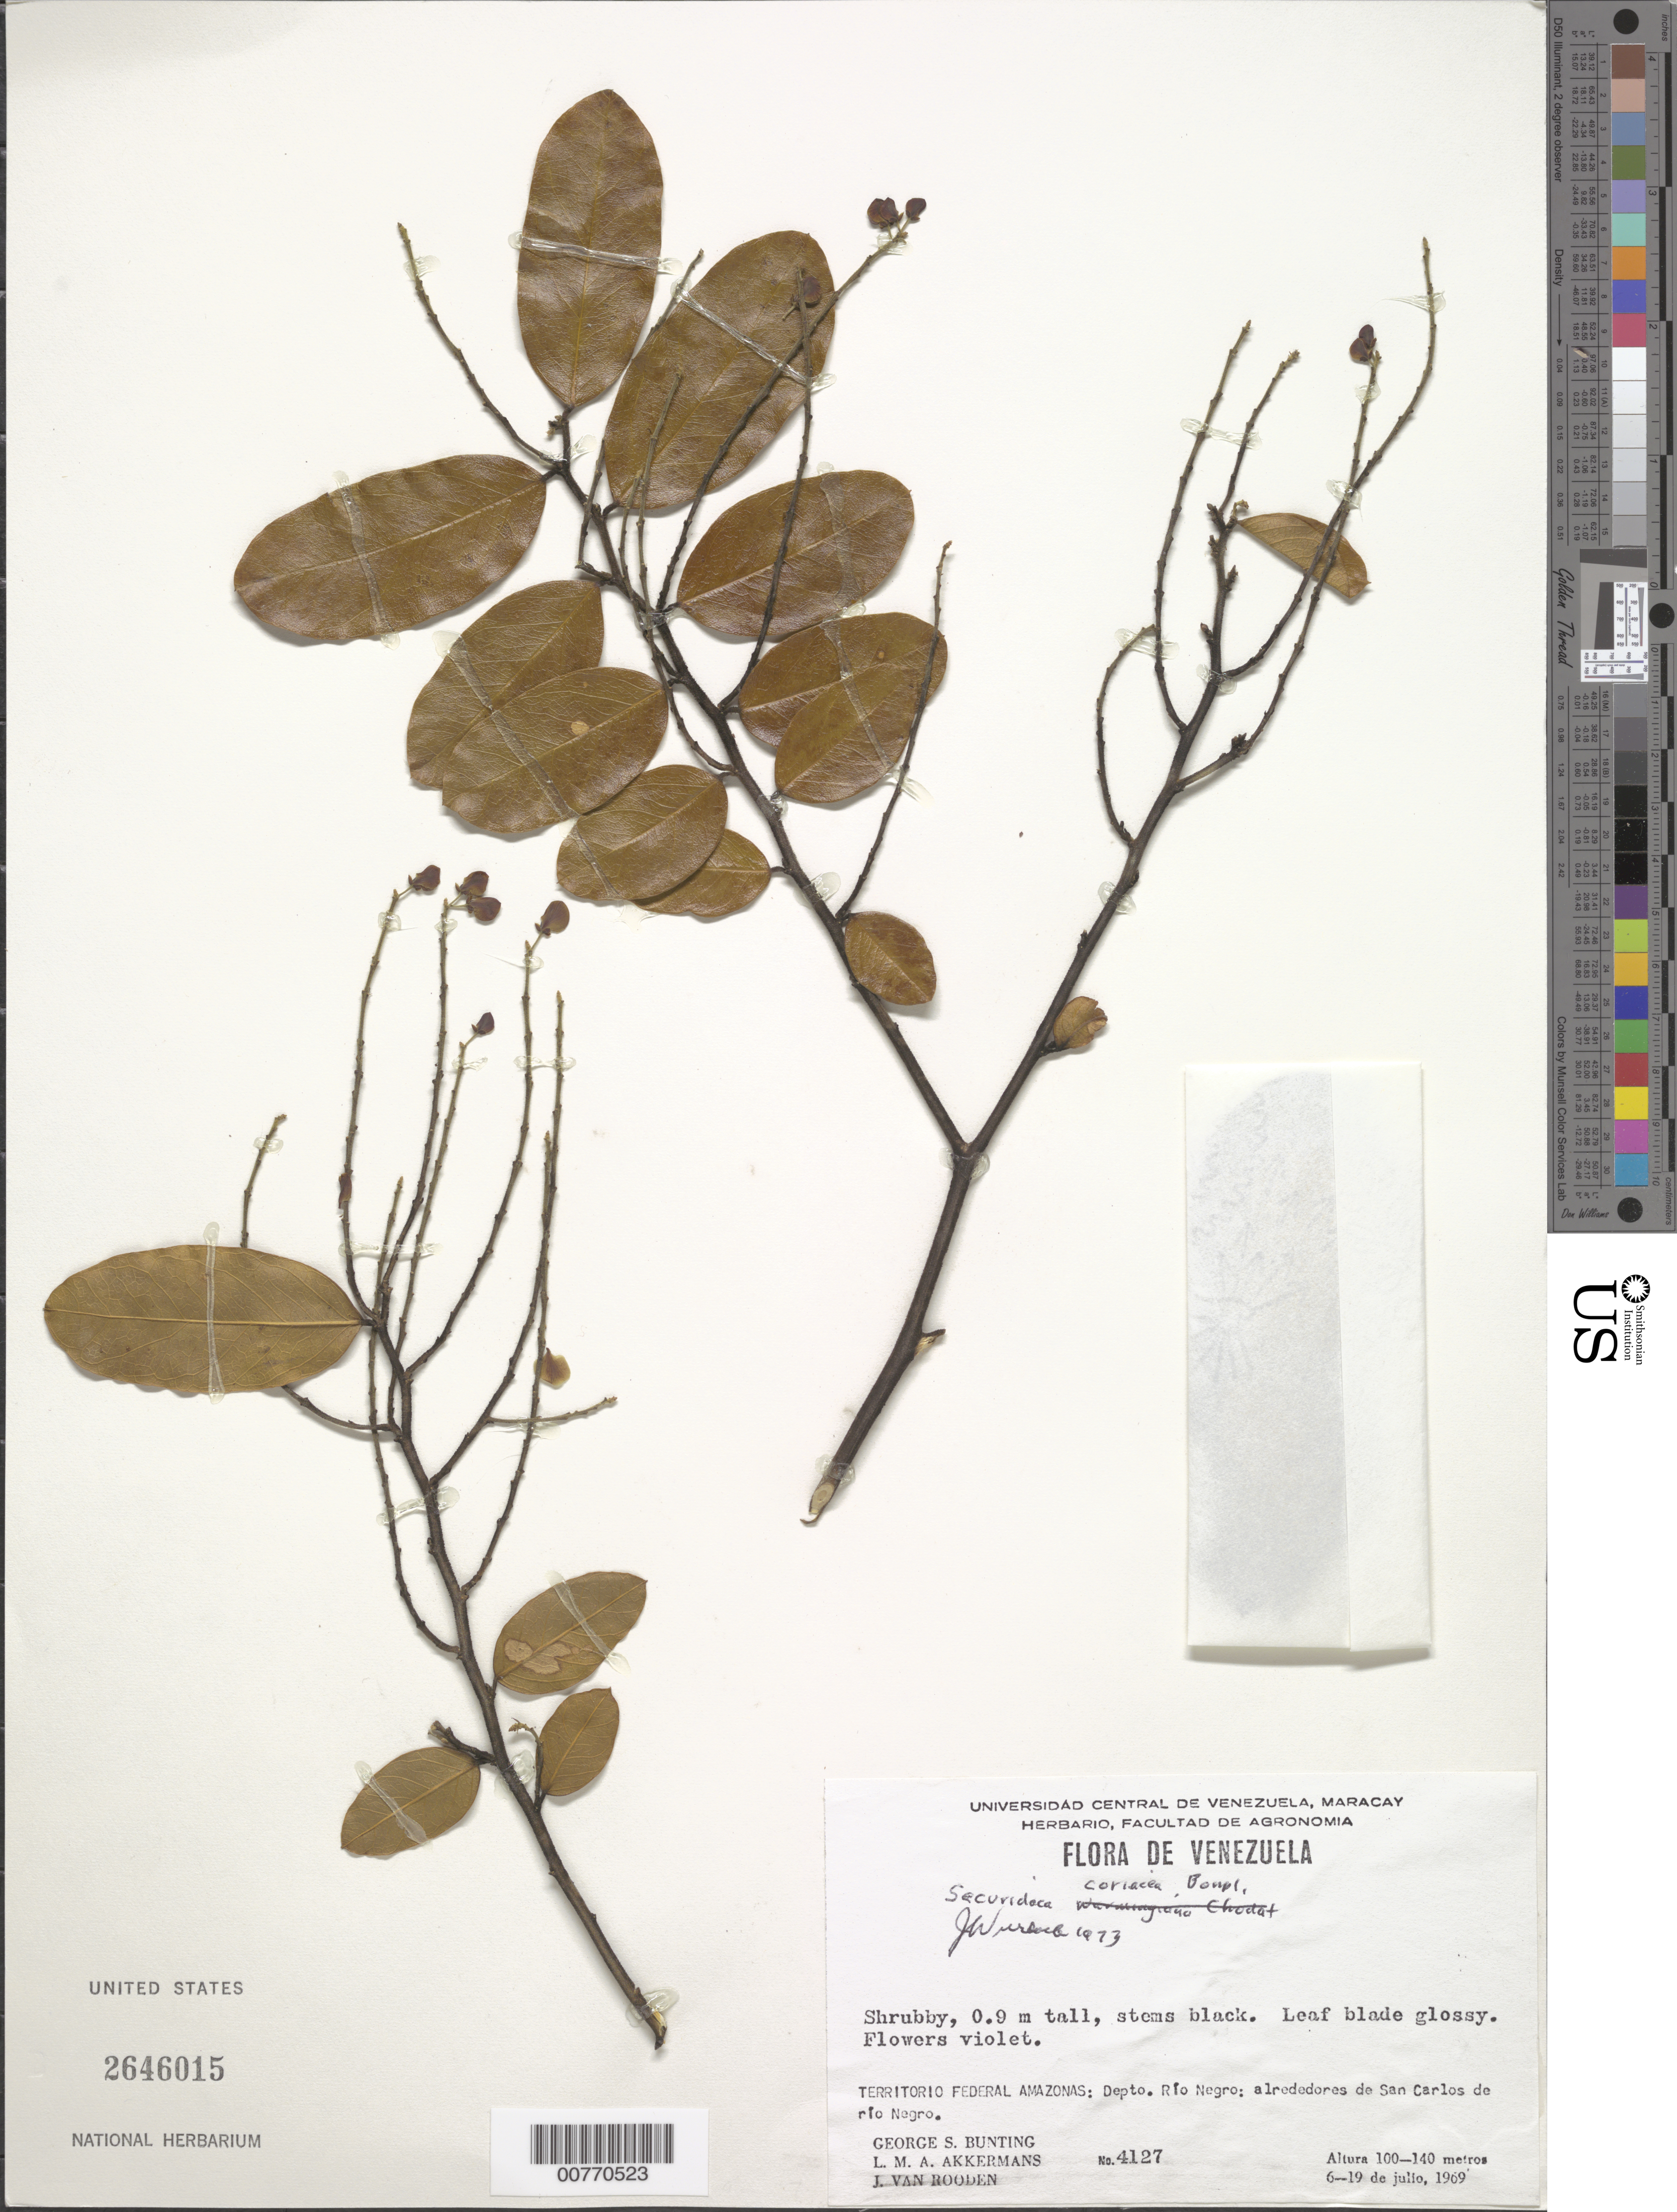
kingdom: Plantae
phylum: Tracheophyta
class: Magnoliopsida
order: Fabales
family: Polygalaceae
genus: Securidaca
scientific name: Securidaca coriacea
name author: Bonpl. ex Steud.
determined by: Wurdack, John J., (US), US (UNITED STATES)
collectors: G. S. Bunting, L. M. Akkermans & J. Van Rooden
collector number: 4127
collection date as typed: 6-Jul-69 to 19-Jul-69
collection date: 1969-07-06/1969-07-19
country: Venezuela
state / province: Amazonas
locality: Río Negro, near San Carlos de Río Negro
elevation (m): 100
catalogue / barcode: US 2646015